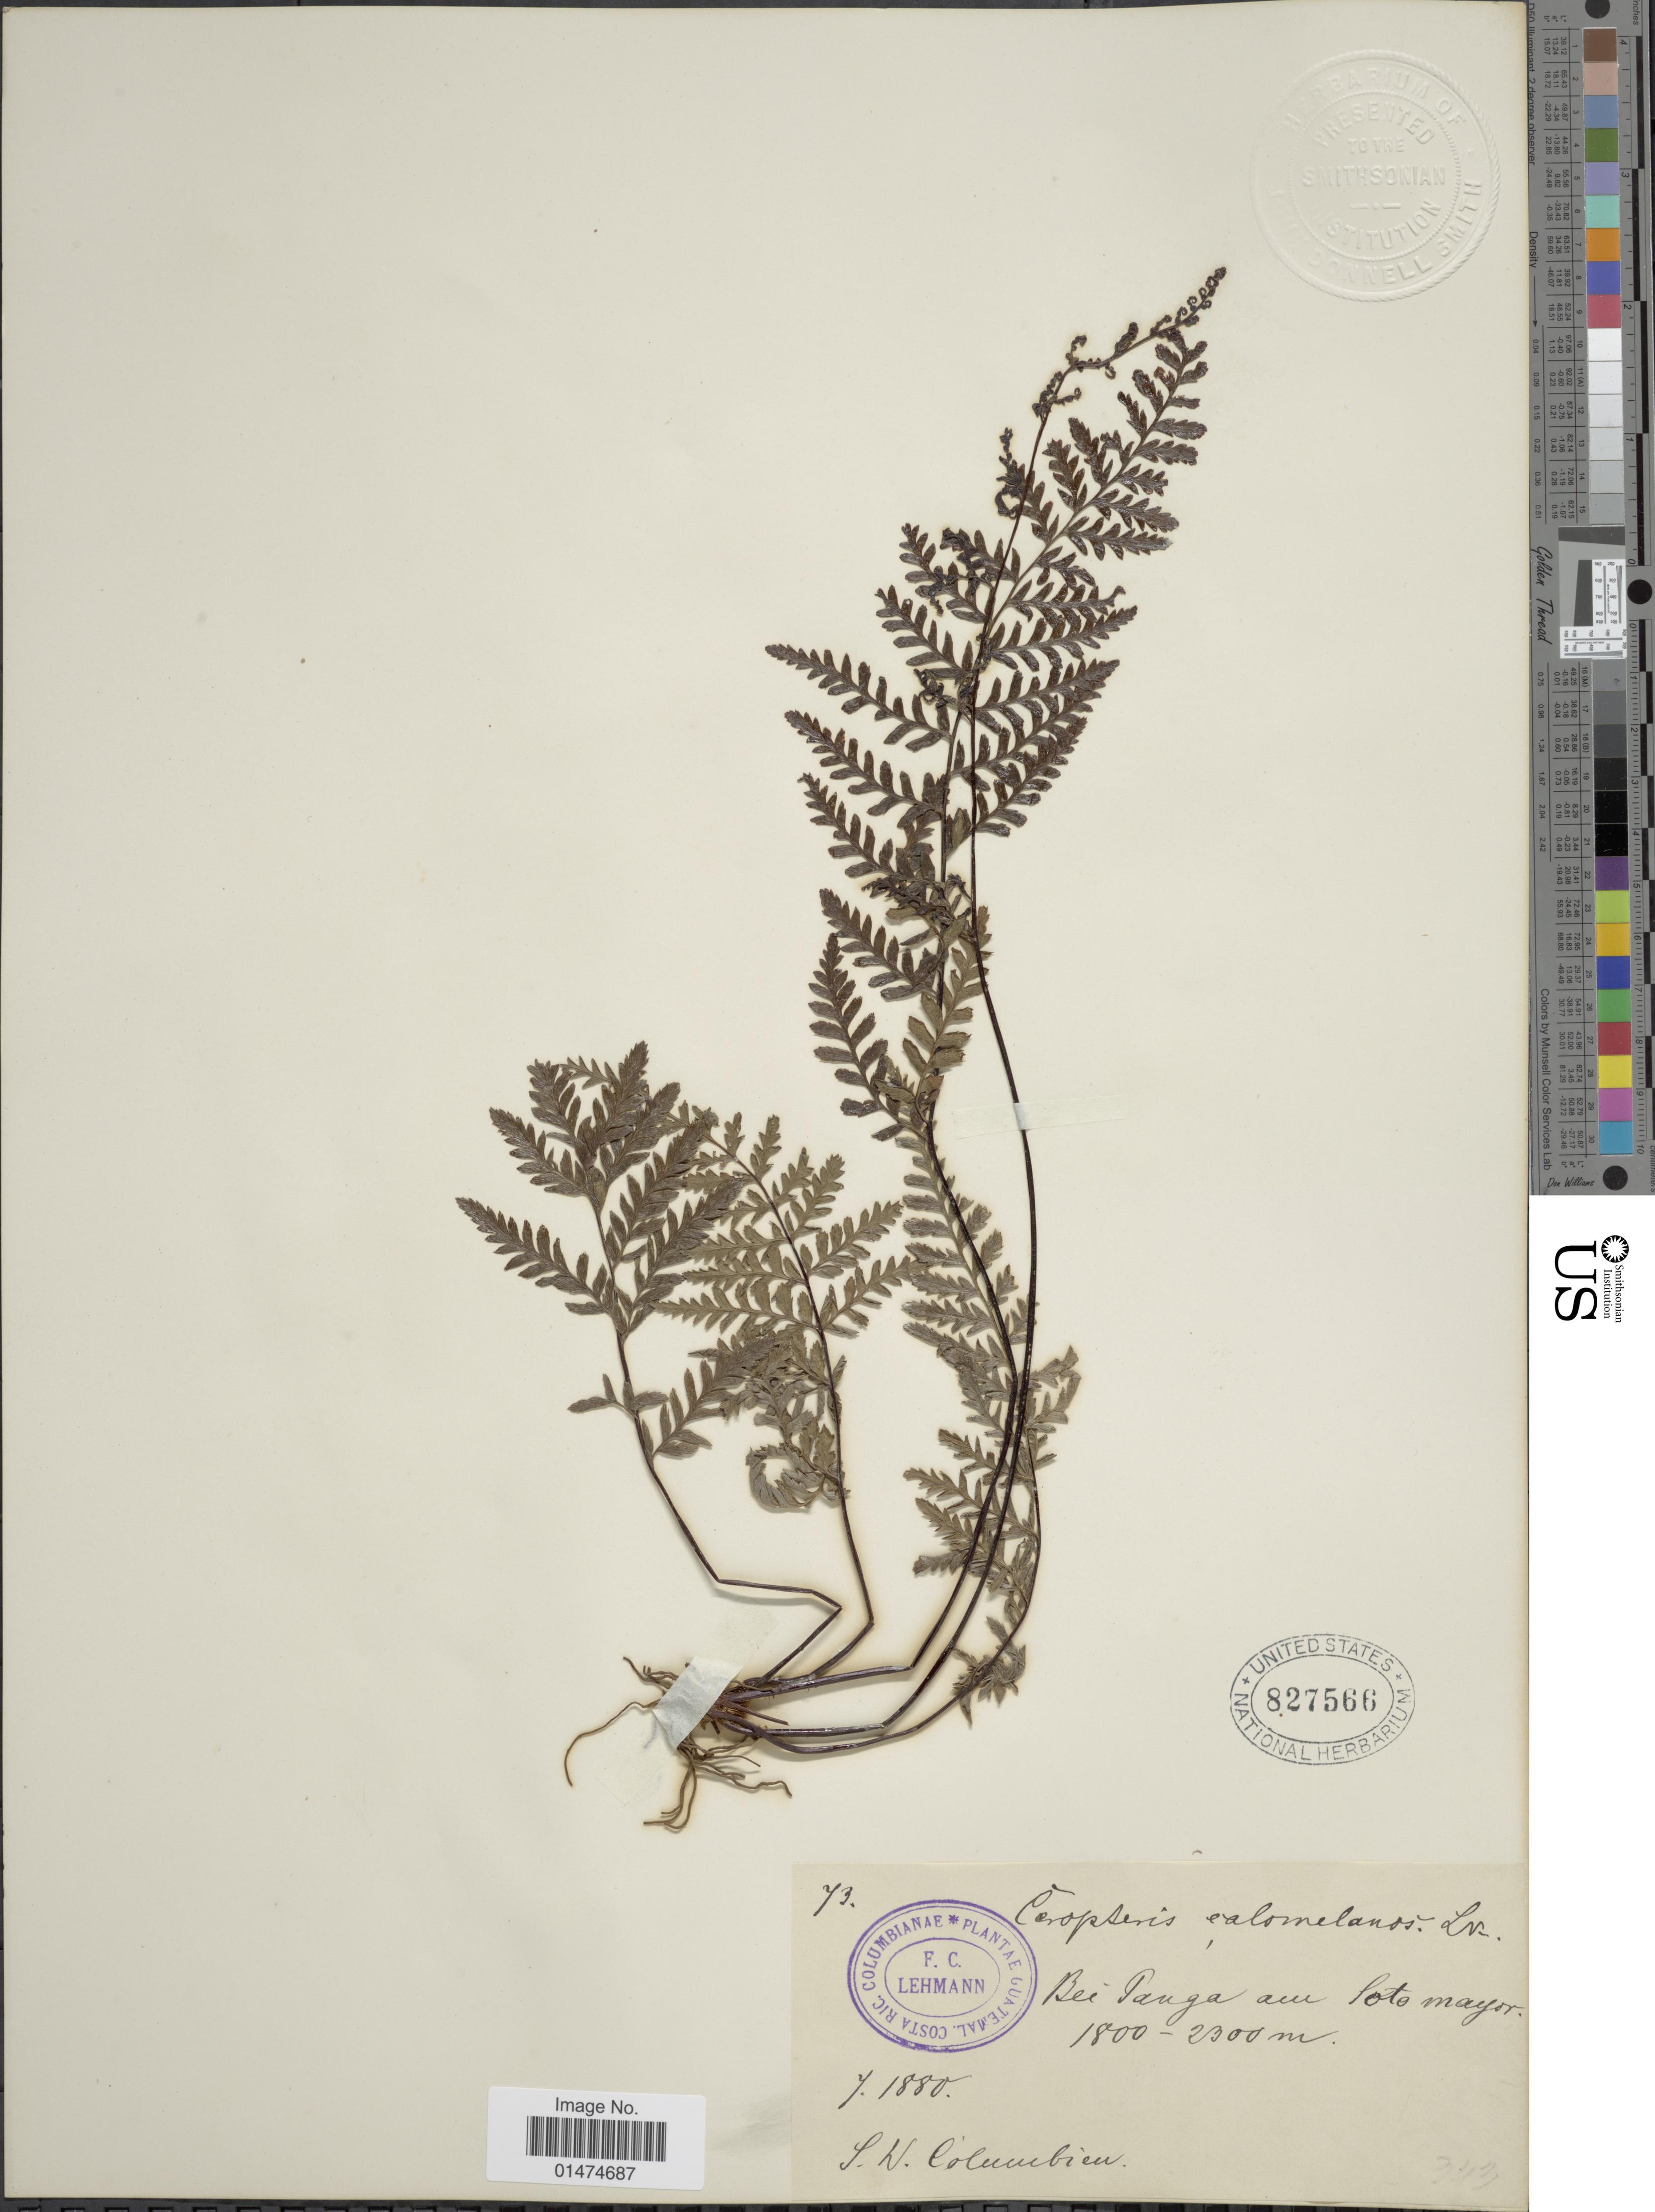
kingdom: Plantae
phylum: Tracheophyta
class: Polypodiopsida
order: Polypodiales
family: Pteridaceae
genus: Pityrogramma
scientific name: Pityrogramma calomelanos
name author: (L.) Link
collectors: F. C. Lehmann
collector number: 73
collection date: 1880-07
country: Colombia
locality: S. W. Columbia, Bei Pauga.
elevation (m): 1800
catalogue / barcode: US 827566